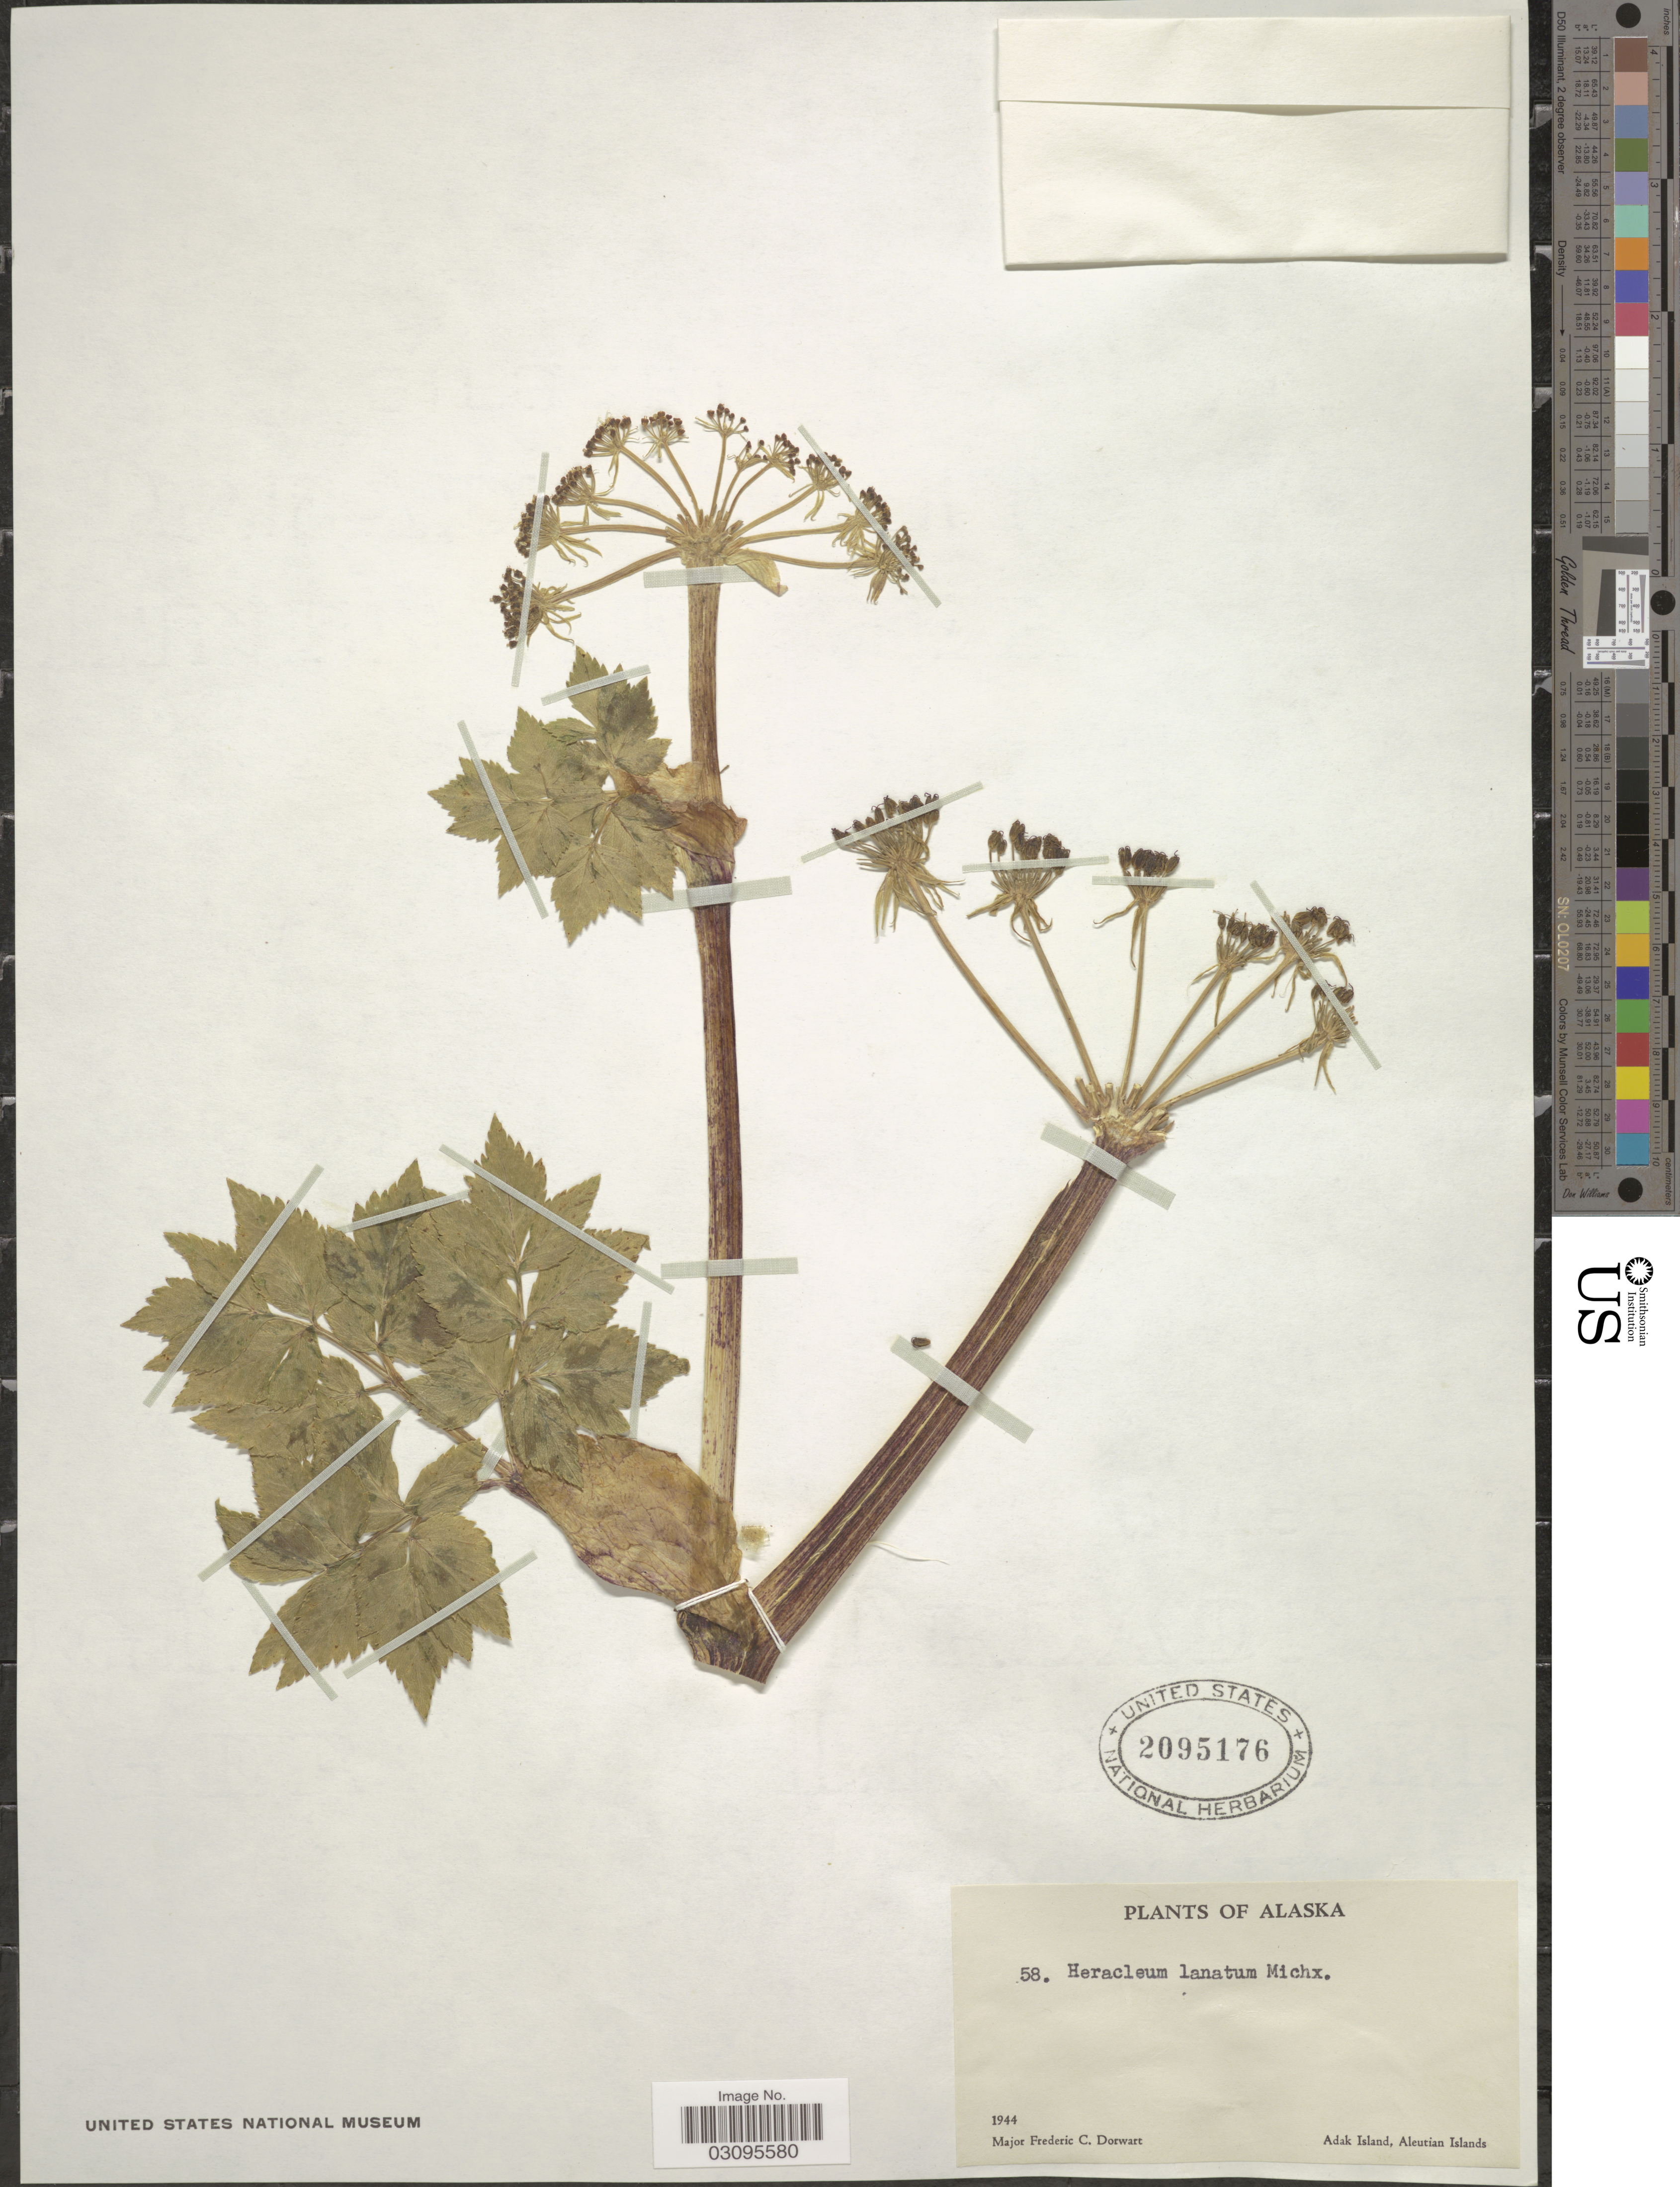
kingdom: Plantae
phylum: Tracheophyta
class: Magnoliopsida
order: Apiales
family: Apiaceae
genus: Heracleum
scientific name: Heracleum lanatum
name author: Michx.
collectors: F. Dorwart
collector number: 58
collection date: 1944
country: United States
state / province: Alaska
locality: Adak Island, Aleutian Islands.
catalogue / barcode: US 2095176